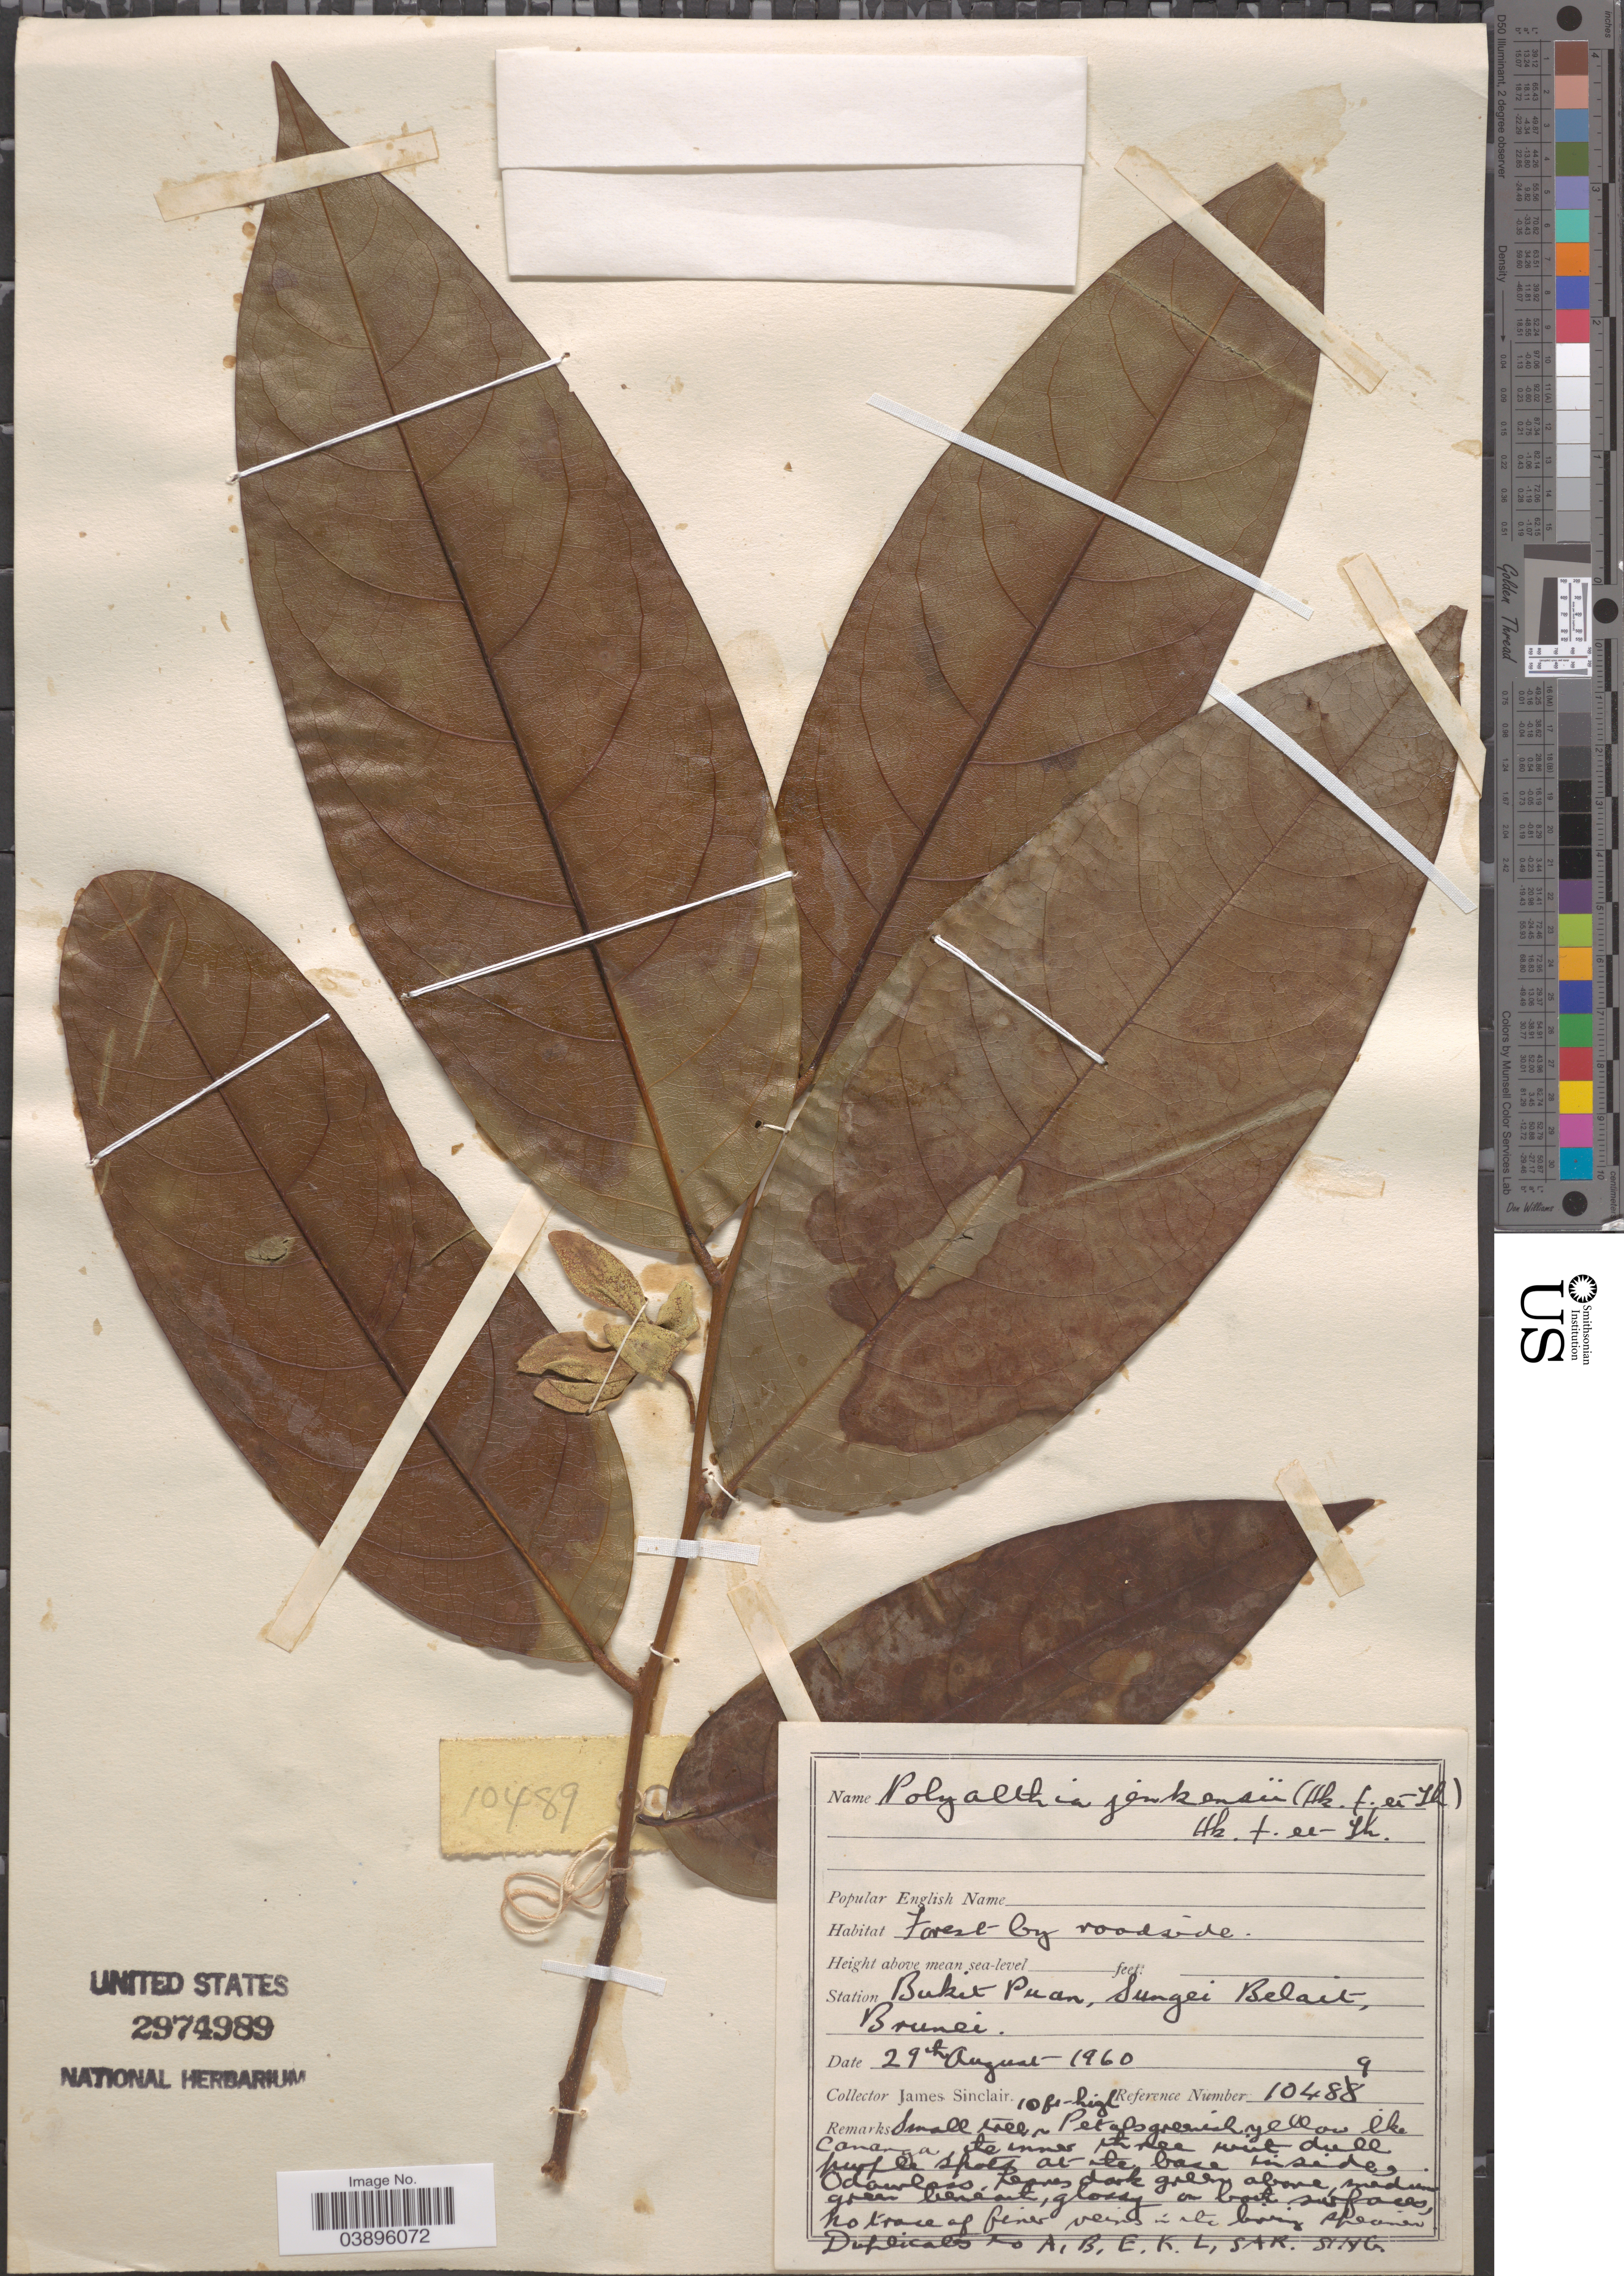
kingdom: Plantae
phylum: Tracheophyta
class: Magnoliopsida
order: Magnoliales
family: Annonaceae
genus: Polyalthia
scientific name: Polyalthia jenkensii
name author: Hook. f. & Thoms.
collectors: J. Sinclair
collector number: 10489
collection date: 1960-08-29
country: Brunei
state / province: Brunei and Muara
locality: By roadside. Station Bukit Puan, Sungei Belait. Brunei.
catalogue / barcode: US 2974989